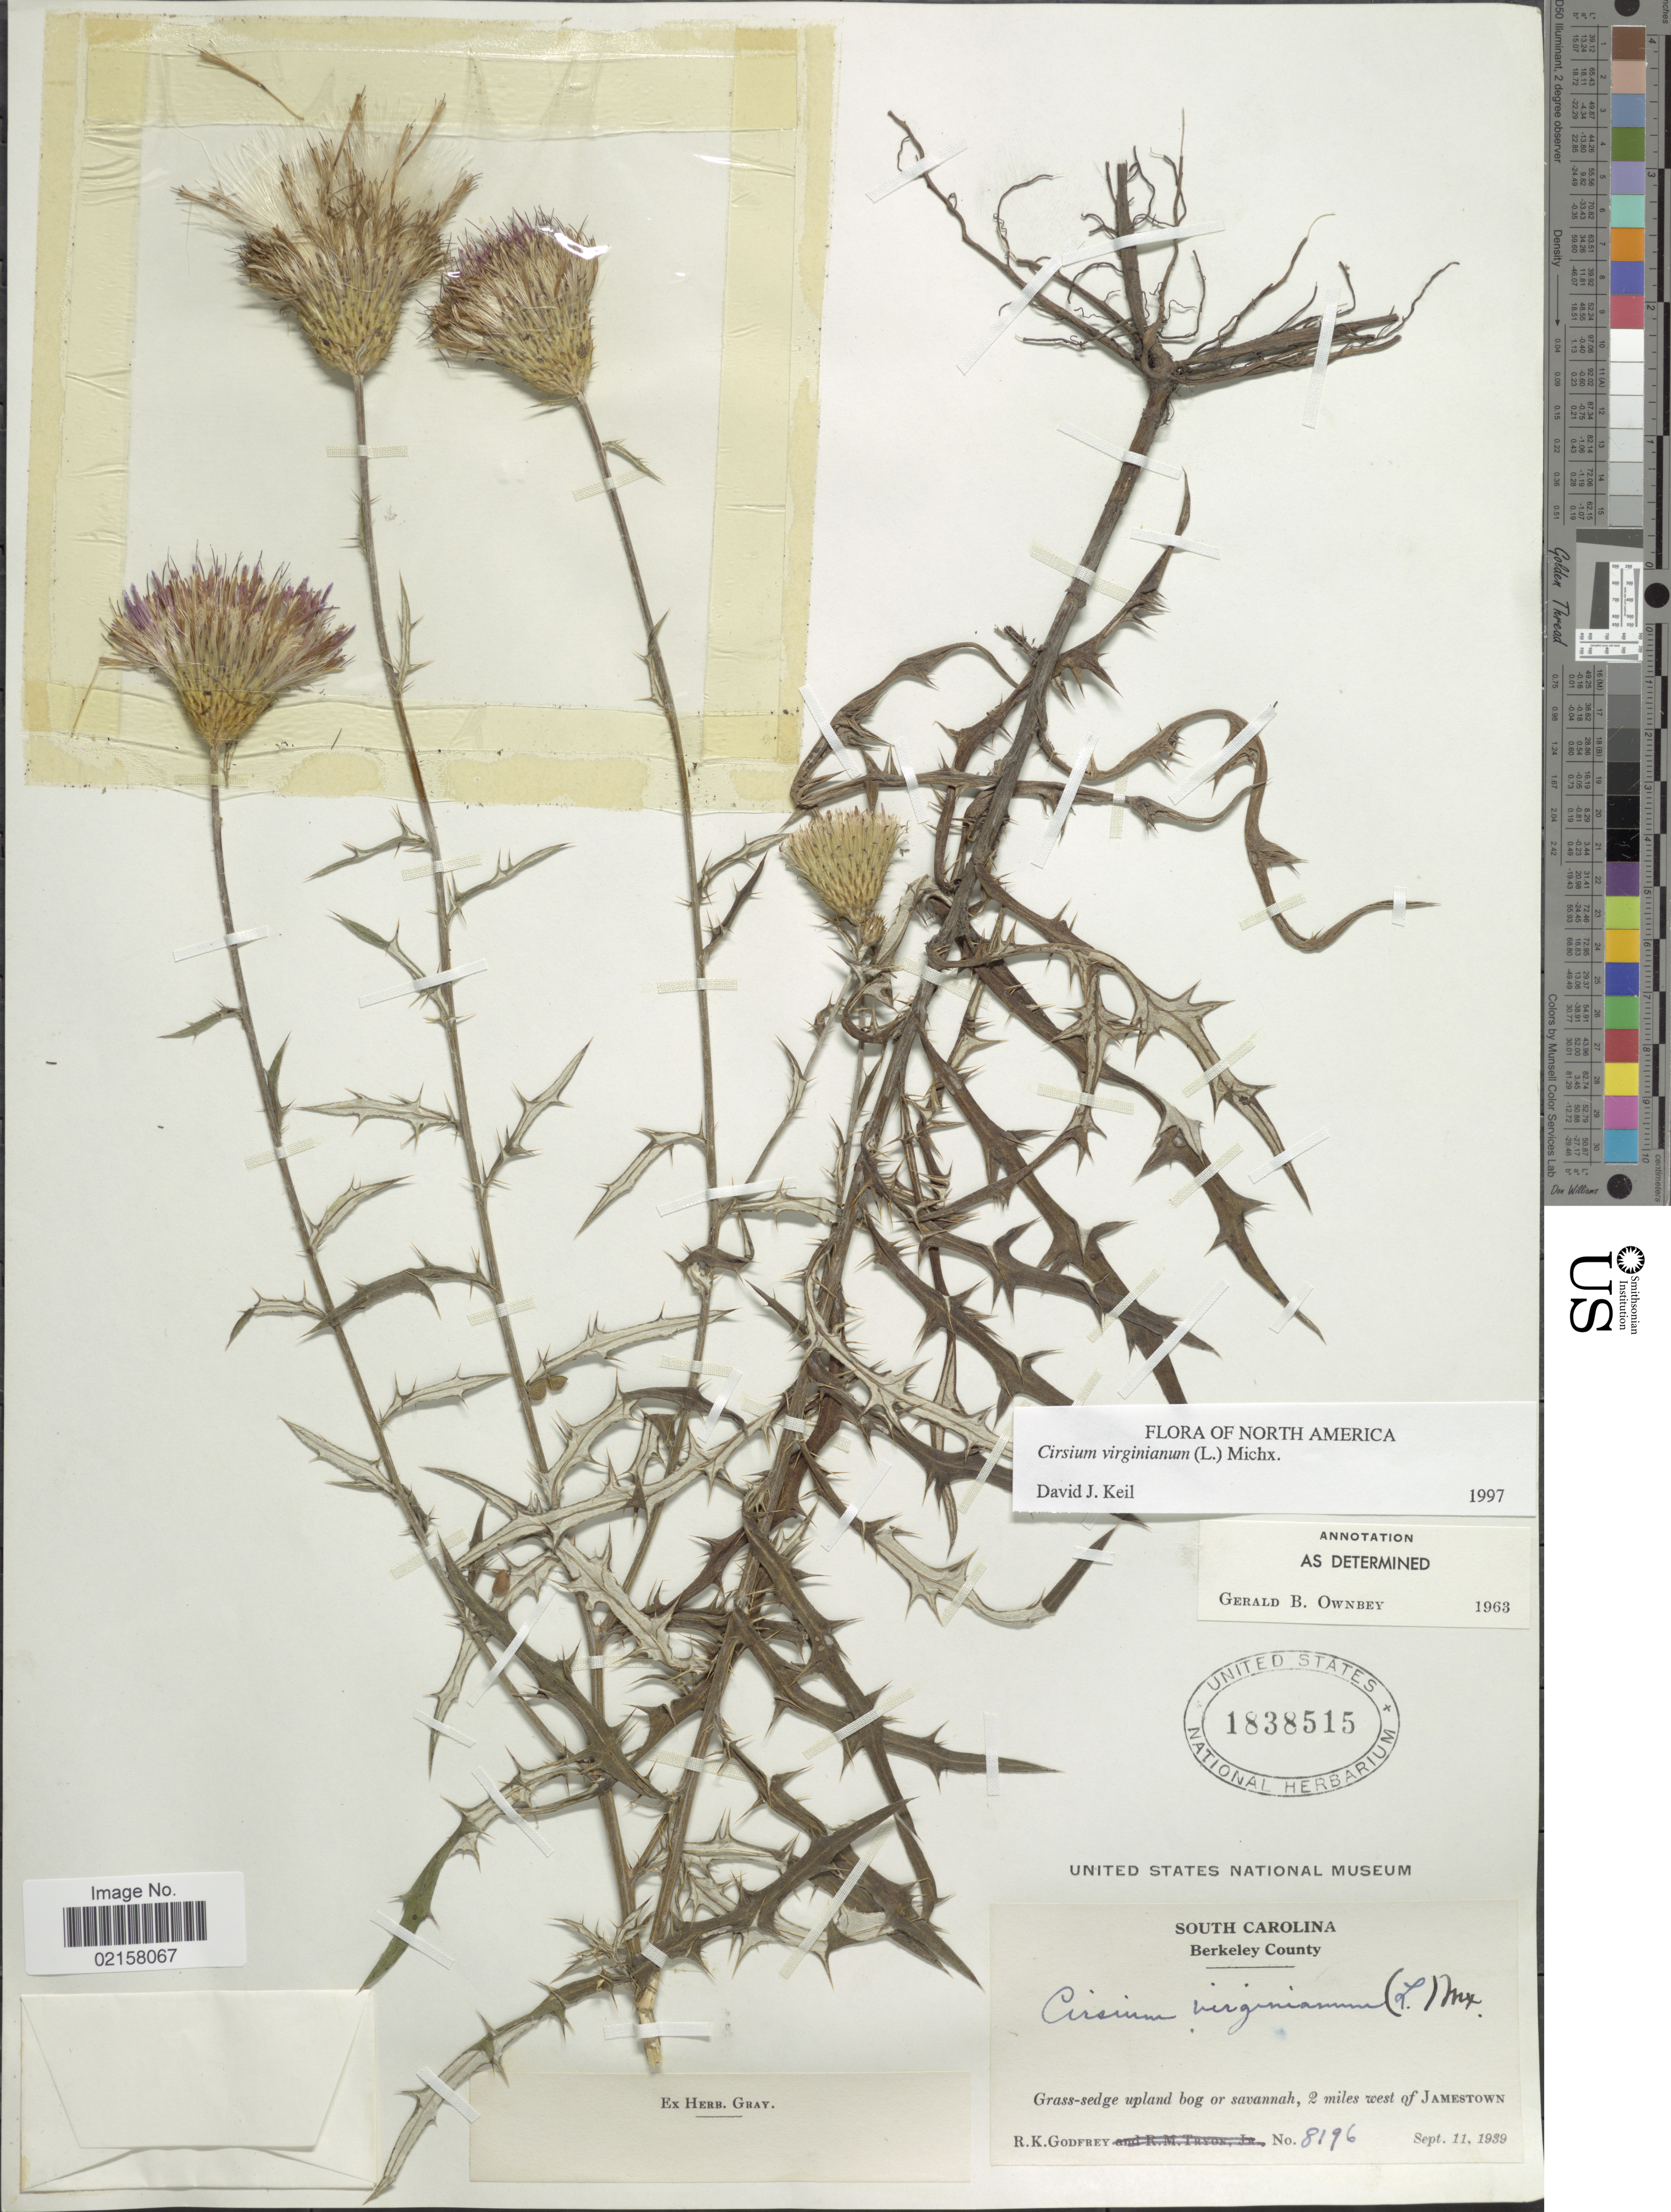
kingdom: Plantae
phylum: Tracheophyta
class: Magnoliopsida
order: Asterales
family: Asteraceae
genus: Cirsium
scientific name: Cirsium virginianum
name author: (L.) Michx.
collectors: R. K. Godfrey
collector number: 8196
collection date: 1939-09-11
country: United States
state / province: South Carolina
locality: Berkeley County, grass-edge upland bog or savannah, 2 miles west of Jamestown.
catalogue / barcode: US 1838515